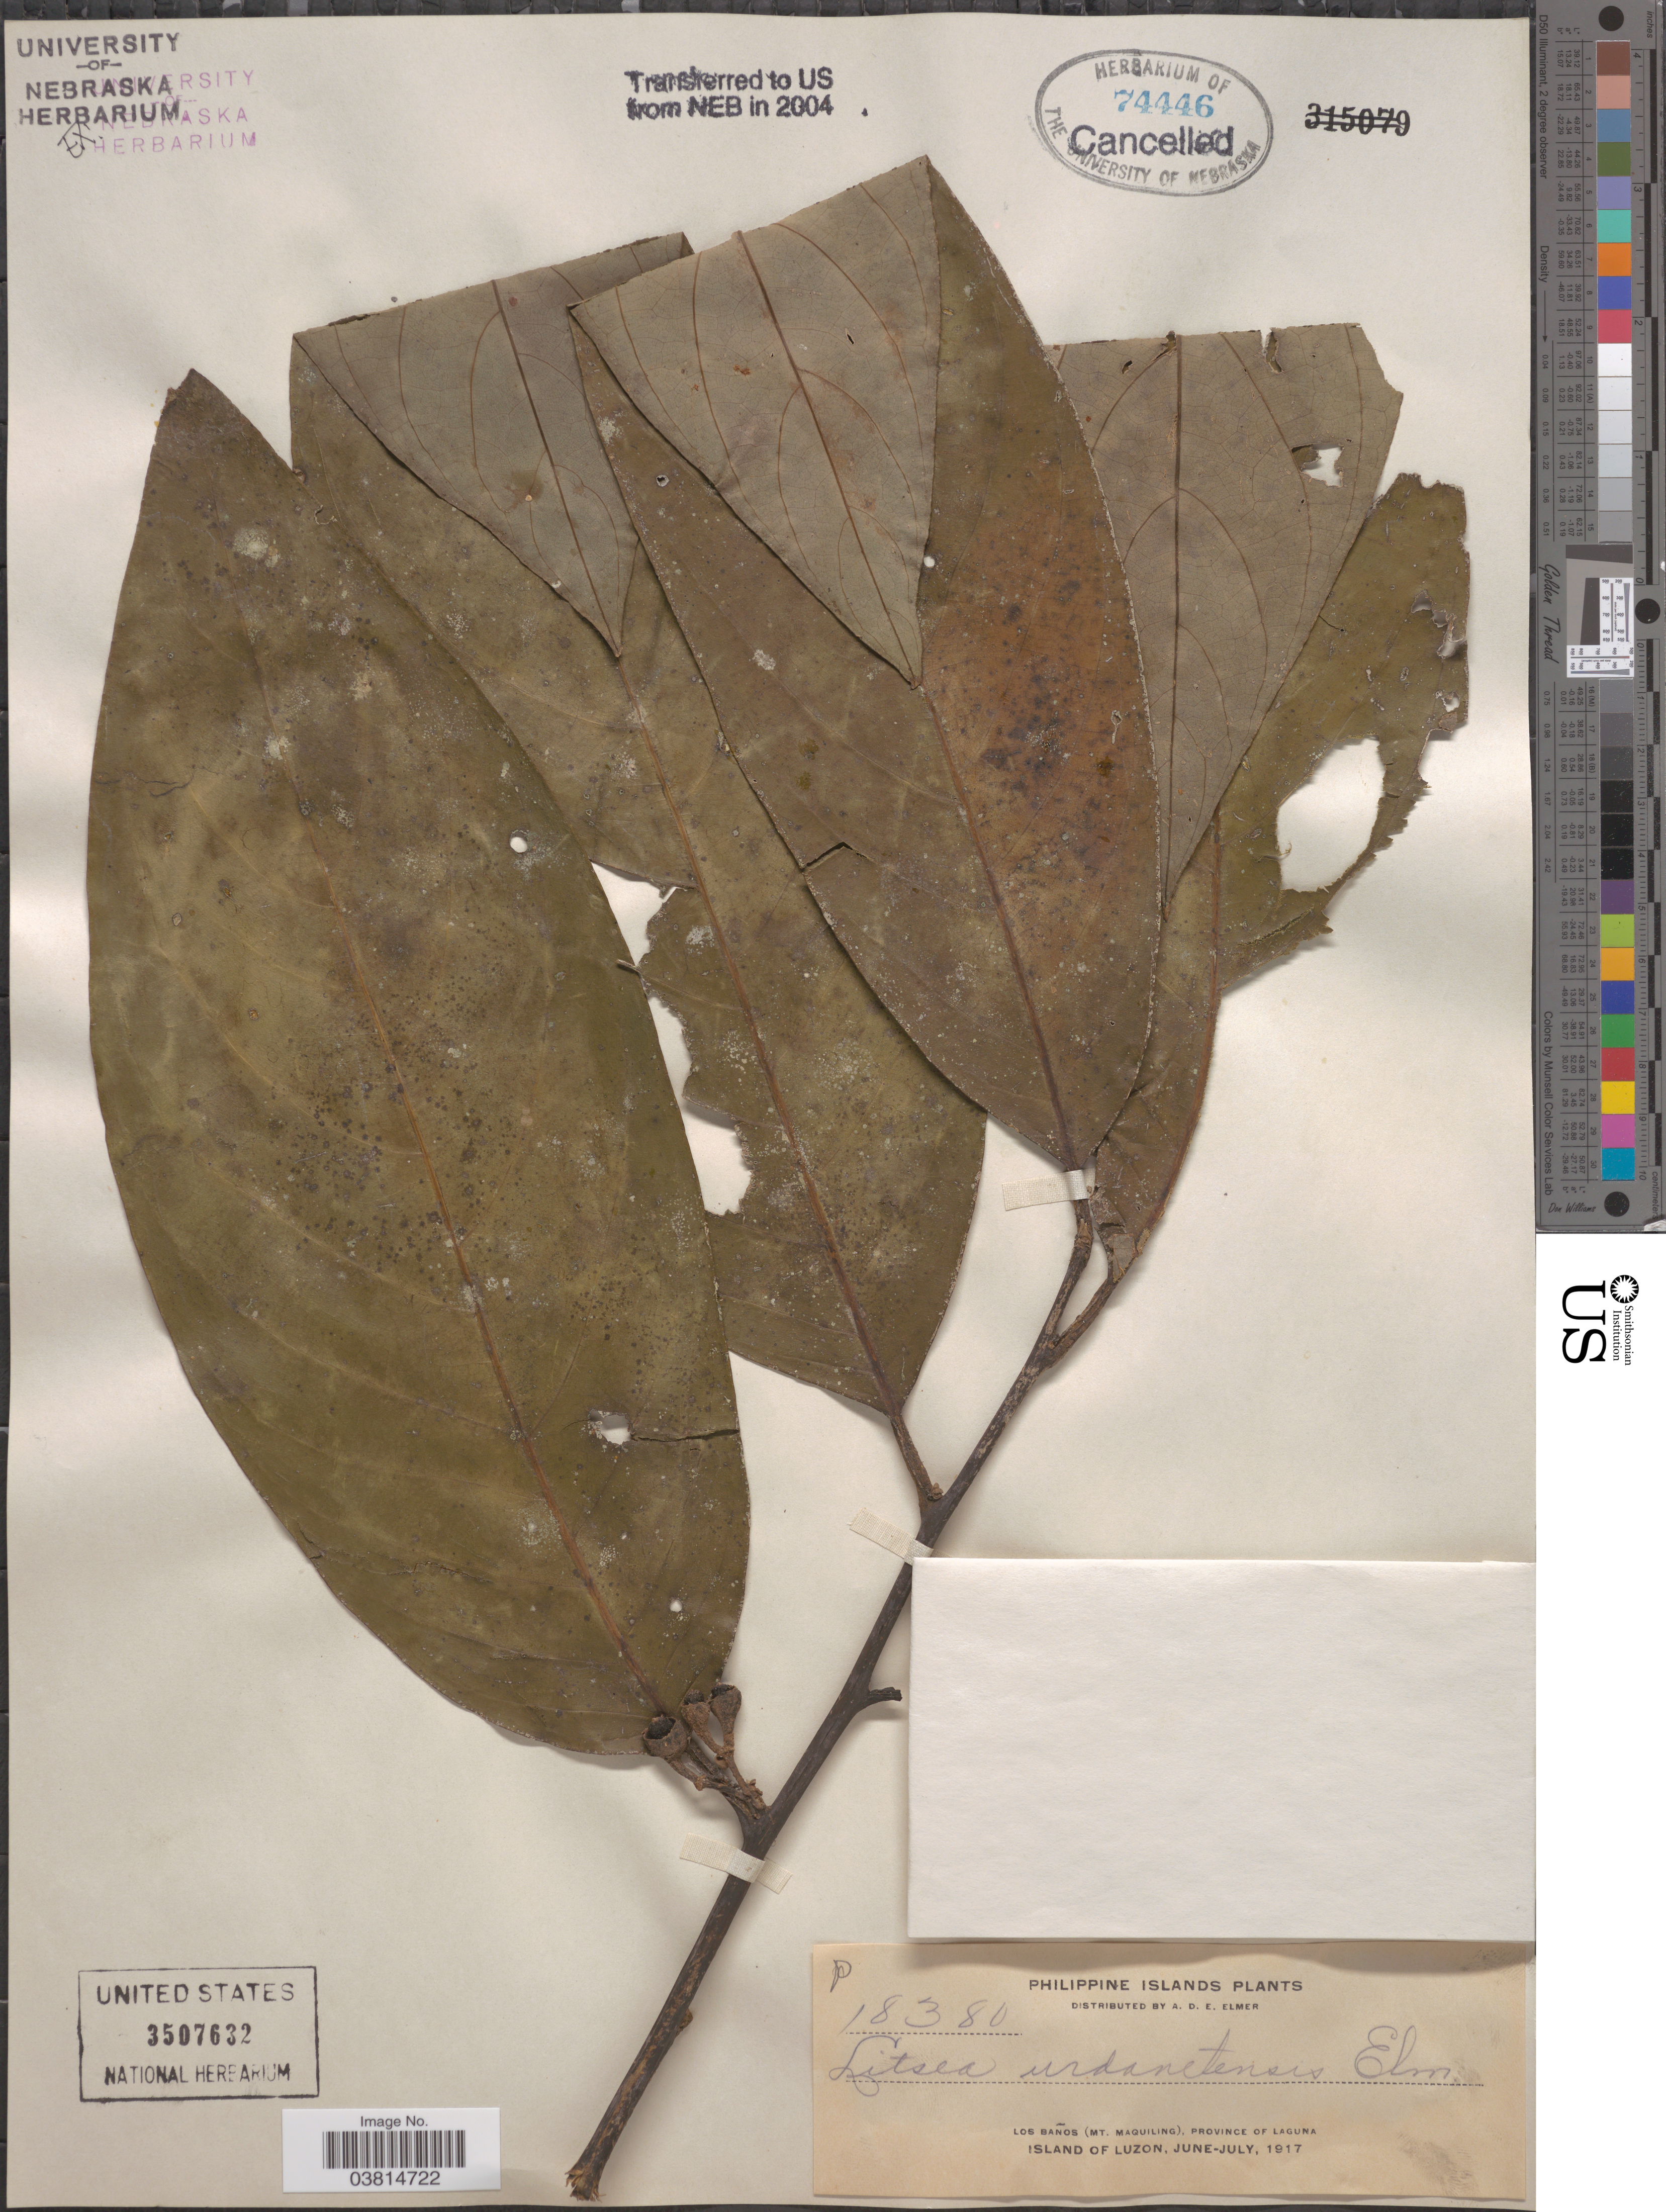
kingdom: Plantae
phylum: Tracheophyta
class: Magnoliopsida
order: Laurales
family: Lauraceae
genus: Litsea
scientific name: Litsea urdanetensis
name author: Elmer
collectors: A. D. E. Elmer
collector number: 18380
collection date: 1917-06/1917-07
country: Philippines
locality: Los Baños (Mt. Maquiling), Province of Laguna, Island of Luzon.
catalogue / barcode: US 3507632